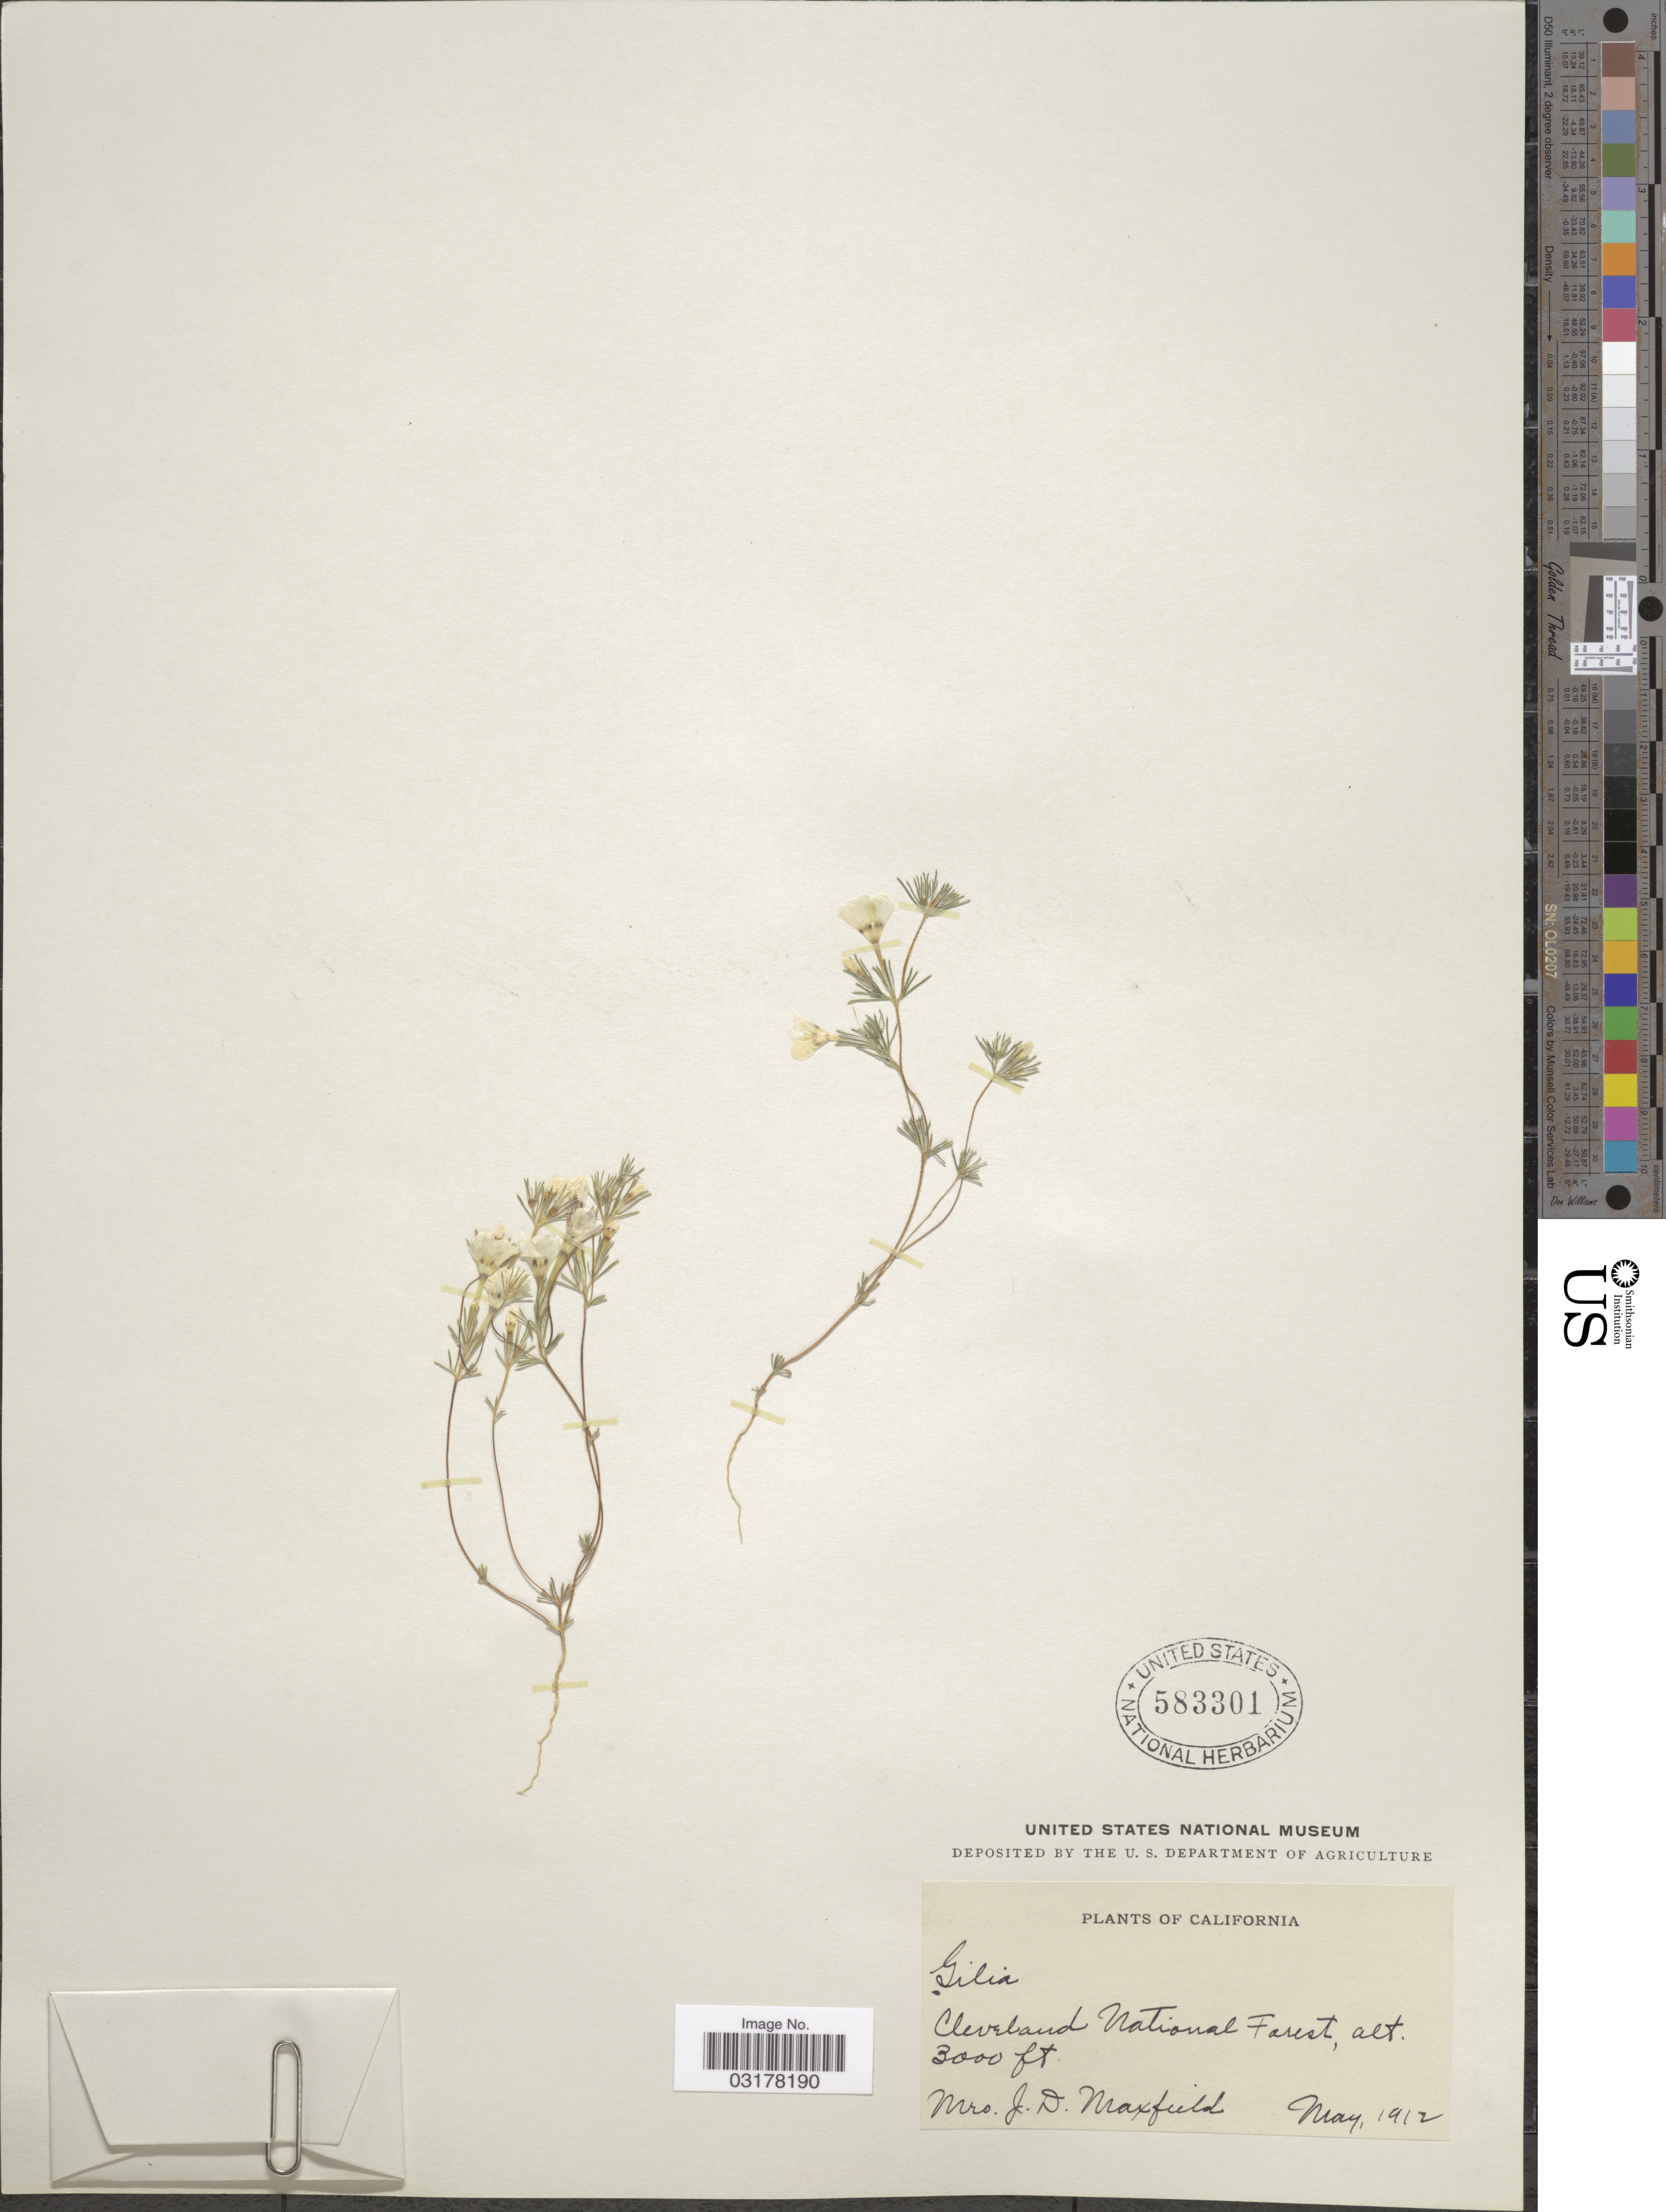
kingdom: Plantae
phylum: Tracheophyta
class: Magnoliopsida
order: Ericales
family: Polemoniaceae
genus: Linanthus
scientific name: Linanthus orcuttii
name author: (A. Gray ex Parry) Jeps.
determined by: Strong, Mark T., (BOT), Smithsonian Institution - National Museum of Natural History (UNITED STATES)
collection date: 1912-05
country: United States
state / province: California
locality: Cleveland National Forest.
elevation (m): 914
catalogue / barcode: US 583301